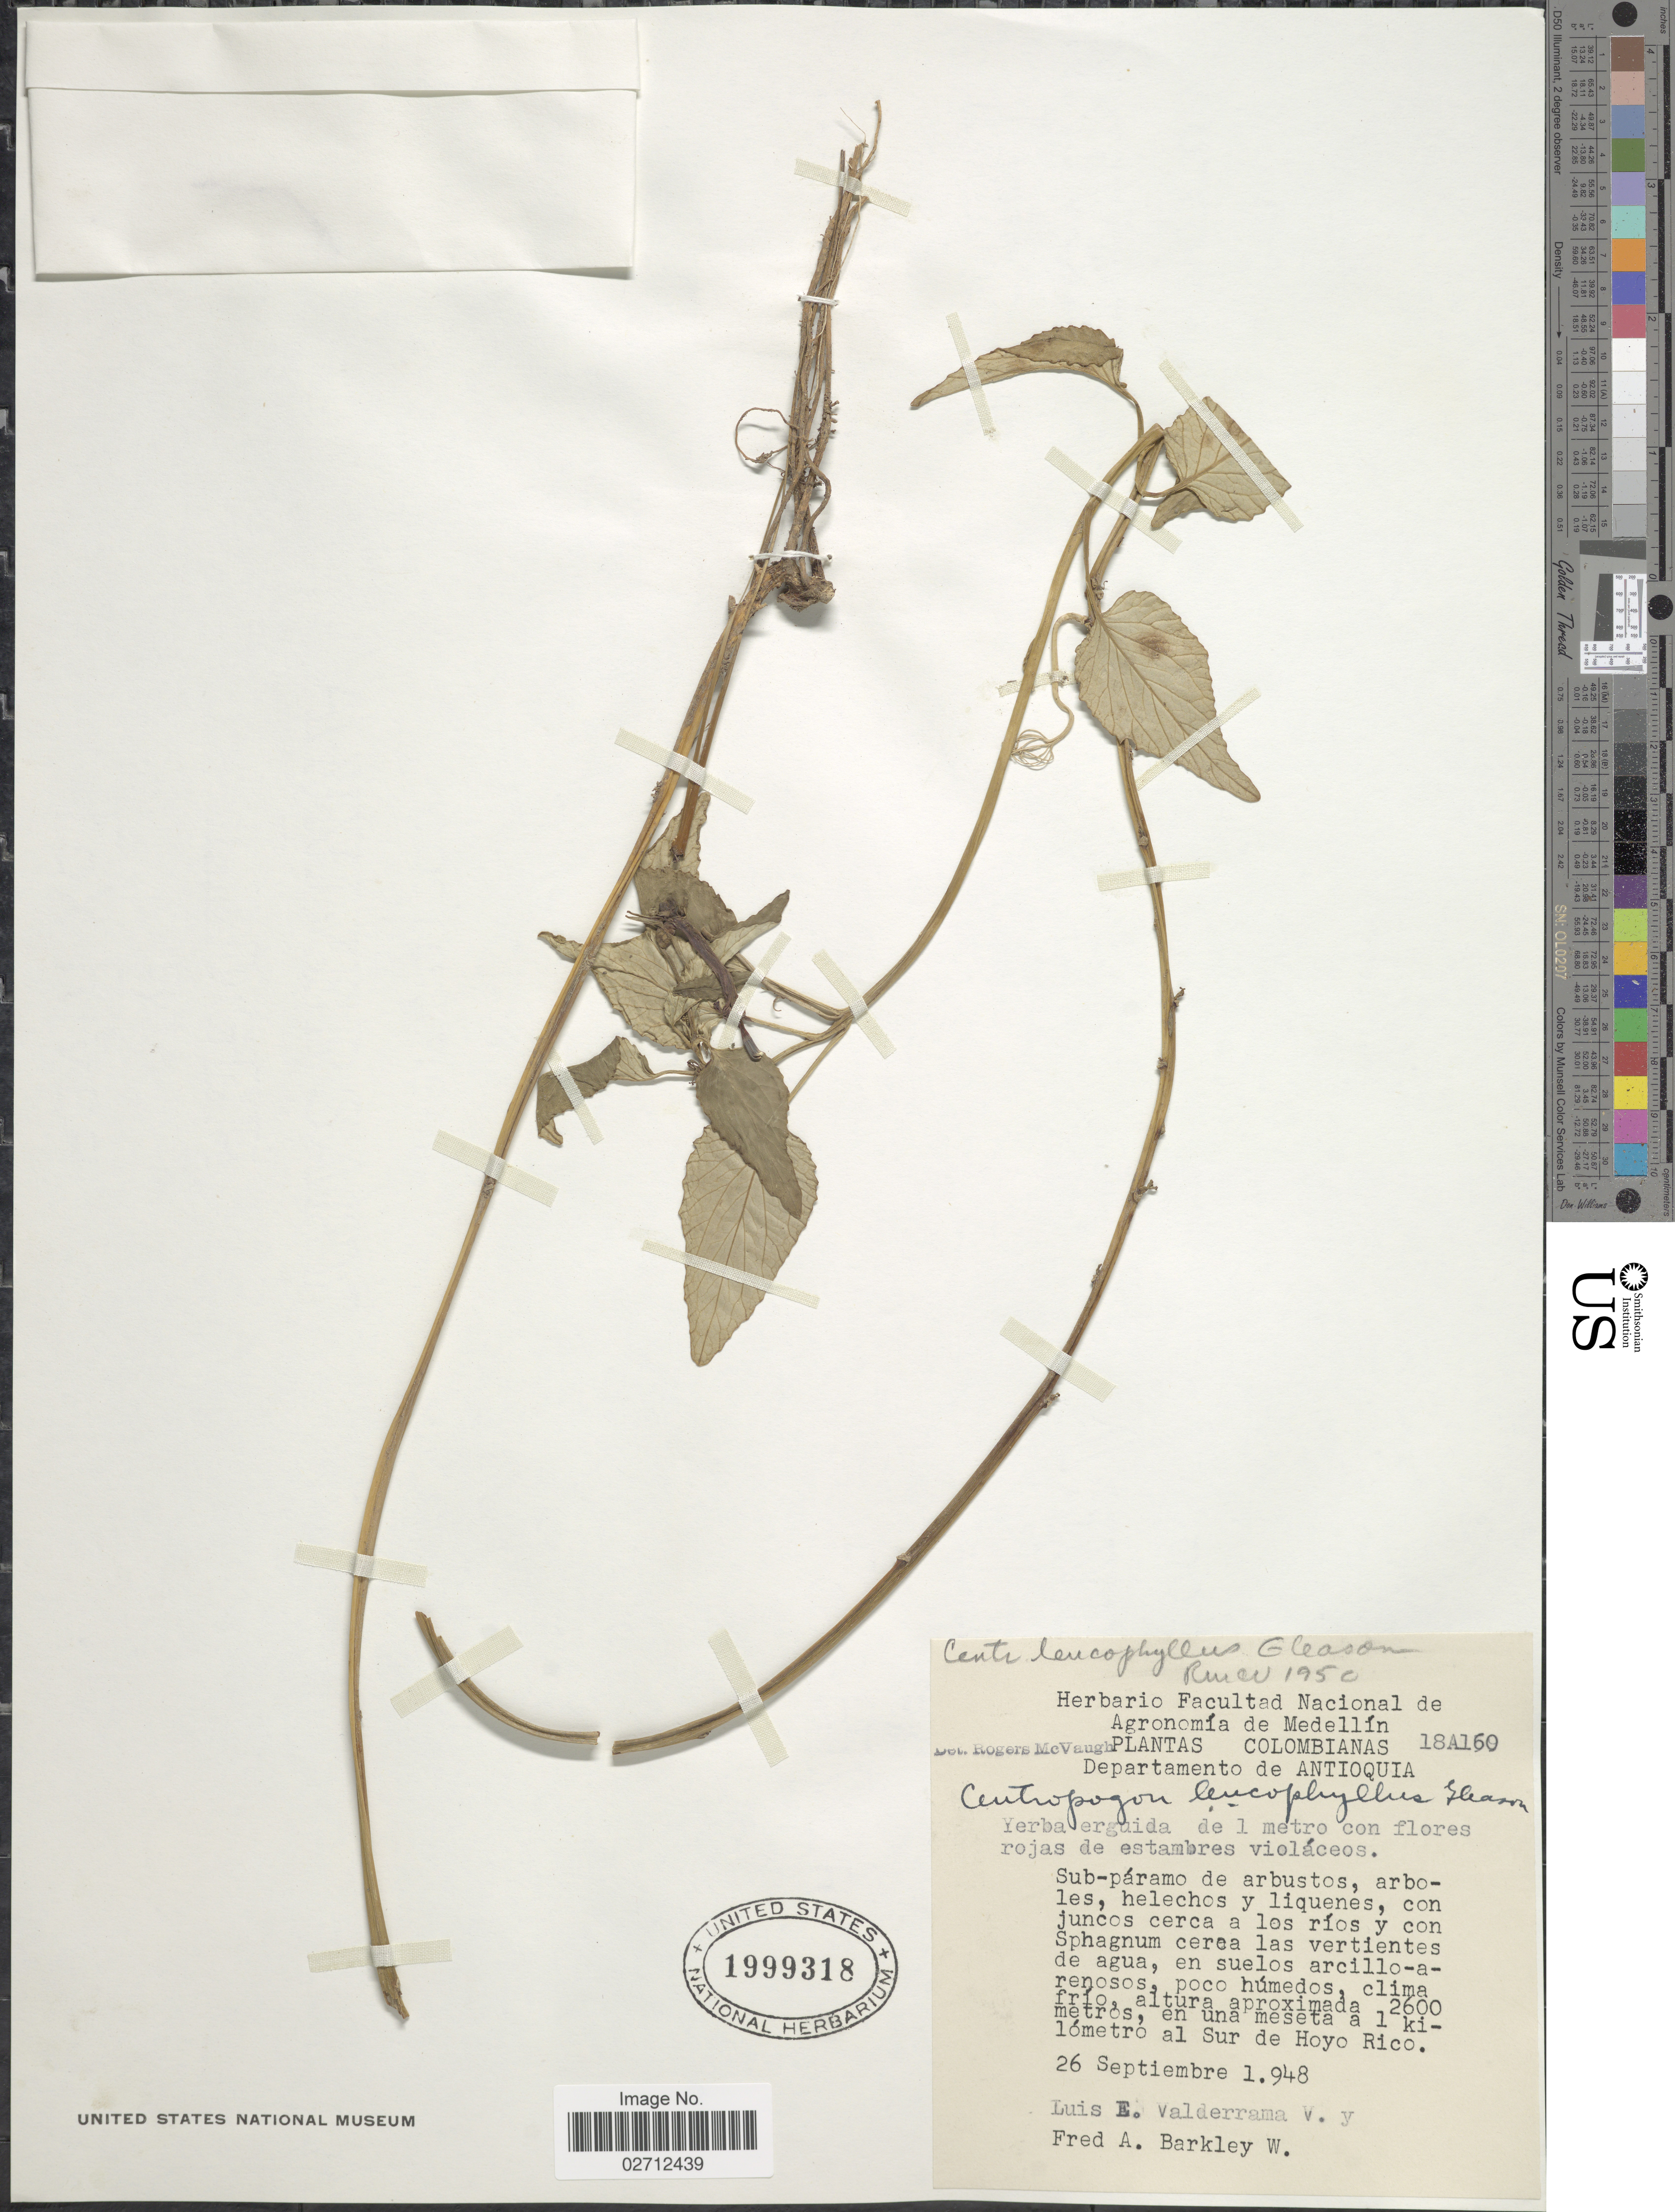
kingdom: Plantae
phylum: Tracheophyta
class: Magnoliopsida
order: Asterales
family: Campanulaceae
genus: Centropogon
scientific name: Centropogon leucophyllus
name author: Gleason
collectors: L. E. Valderrama V. & F. A. Barkley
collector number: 18A160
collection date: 1948-09-26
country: Colombia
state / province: Antioquia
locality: Departamento de Antioquia, en una meseta a 1 kilómetro al Sur de Hoyo Rico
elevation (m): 2600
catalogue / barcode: US 1999318